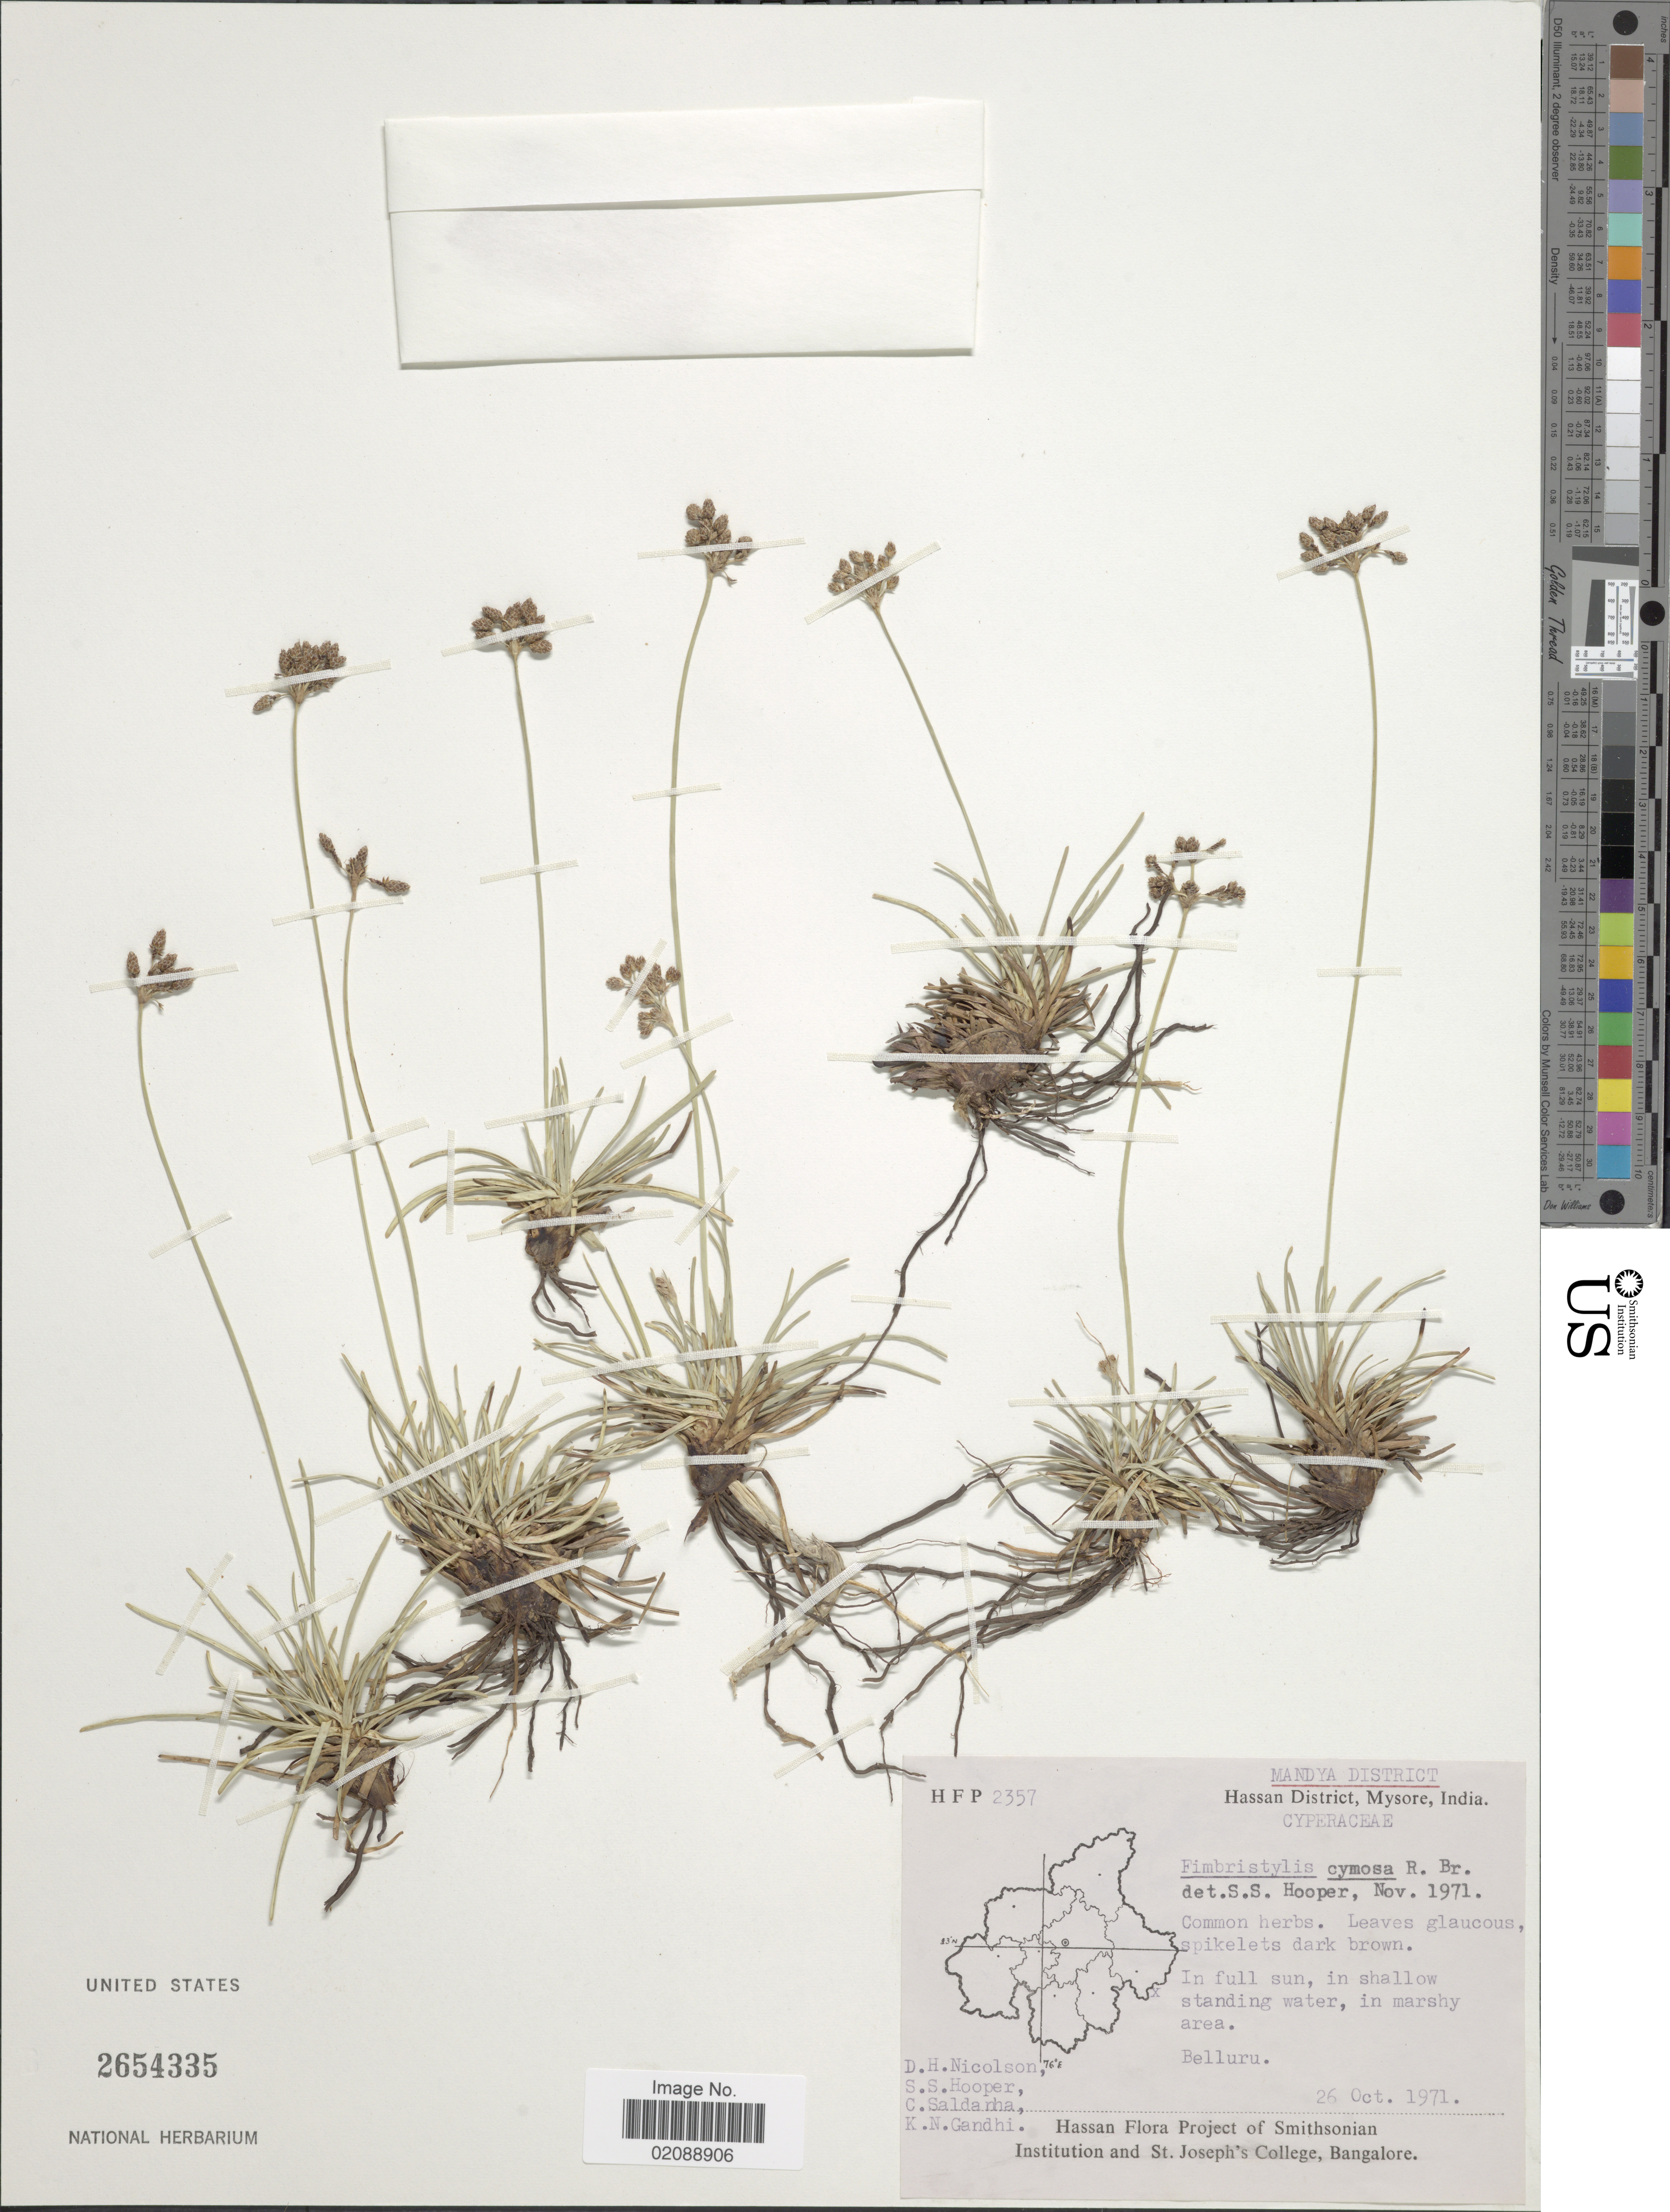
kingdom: Plantae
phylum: Tracheophyta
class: Liliopsida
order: Poales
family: Cyperaceae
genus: Fimbristylis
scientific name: Fimbristylis cymosa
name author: R. Br.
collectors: D. H. Nicolson, S. S. Hooper, C. Saldanha & K. N. Gandhi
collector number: HFP 2357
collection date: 1971-10-26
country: India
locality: Hassan District, Mysore, Belluru.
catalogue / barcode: US 2654335